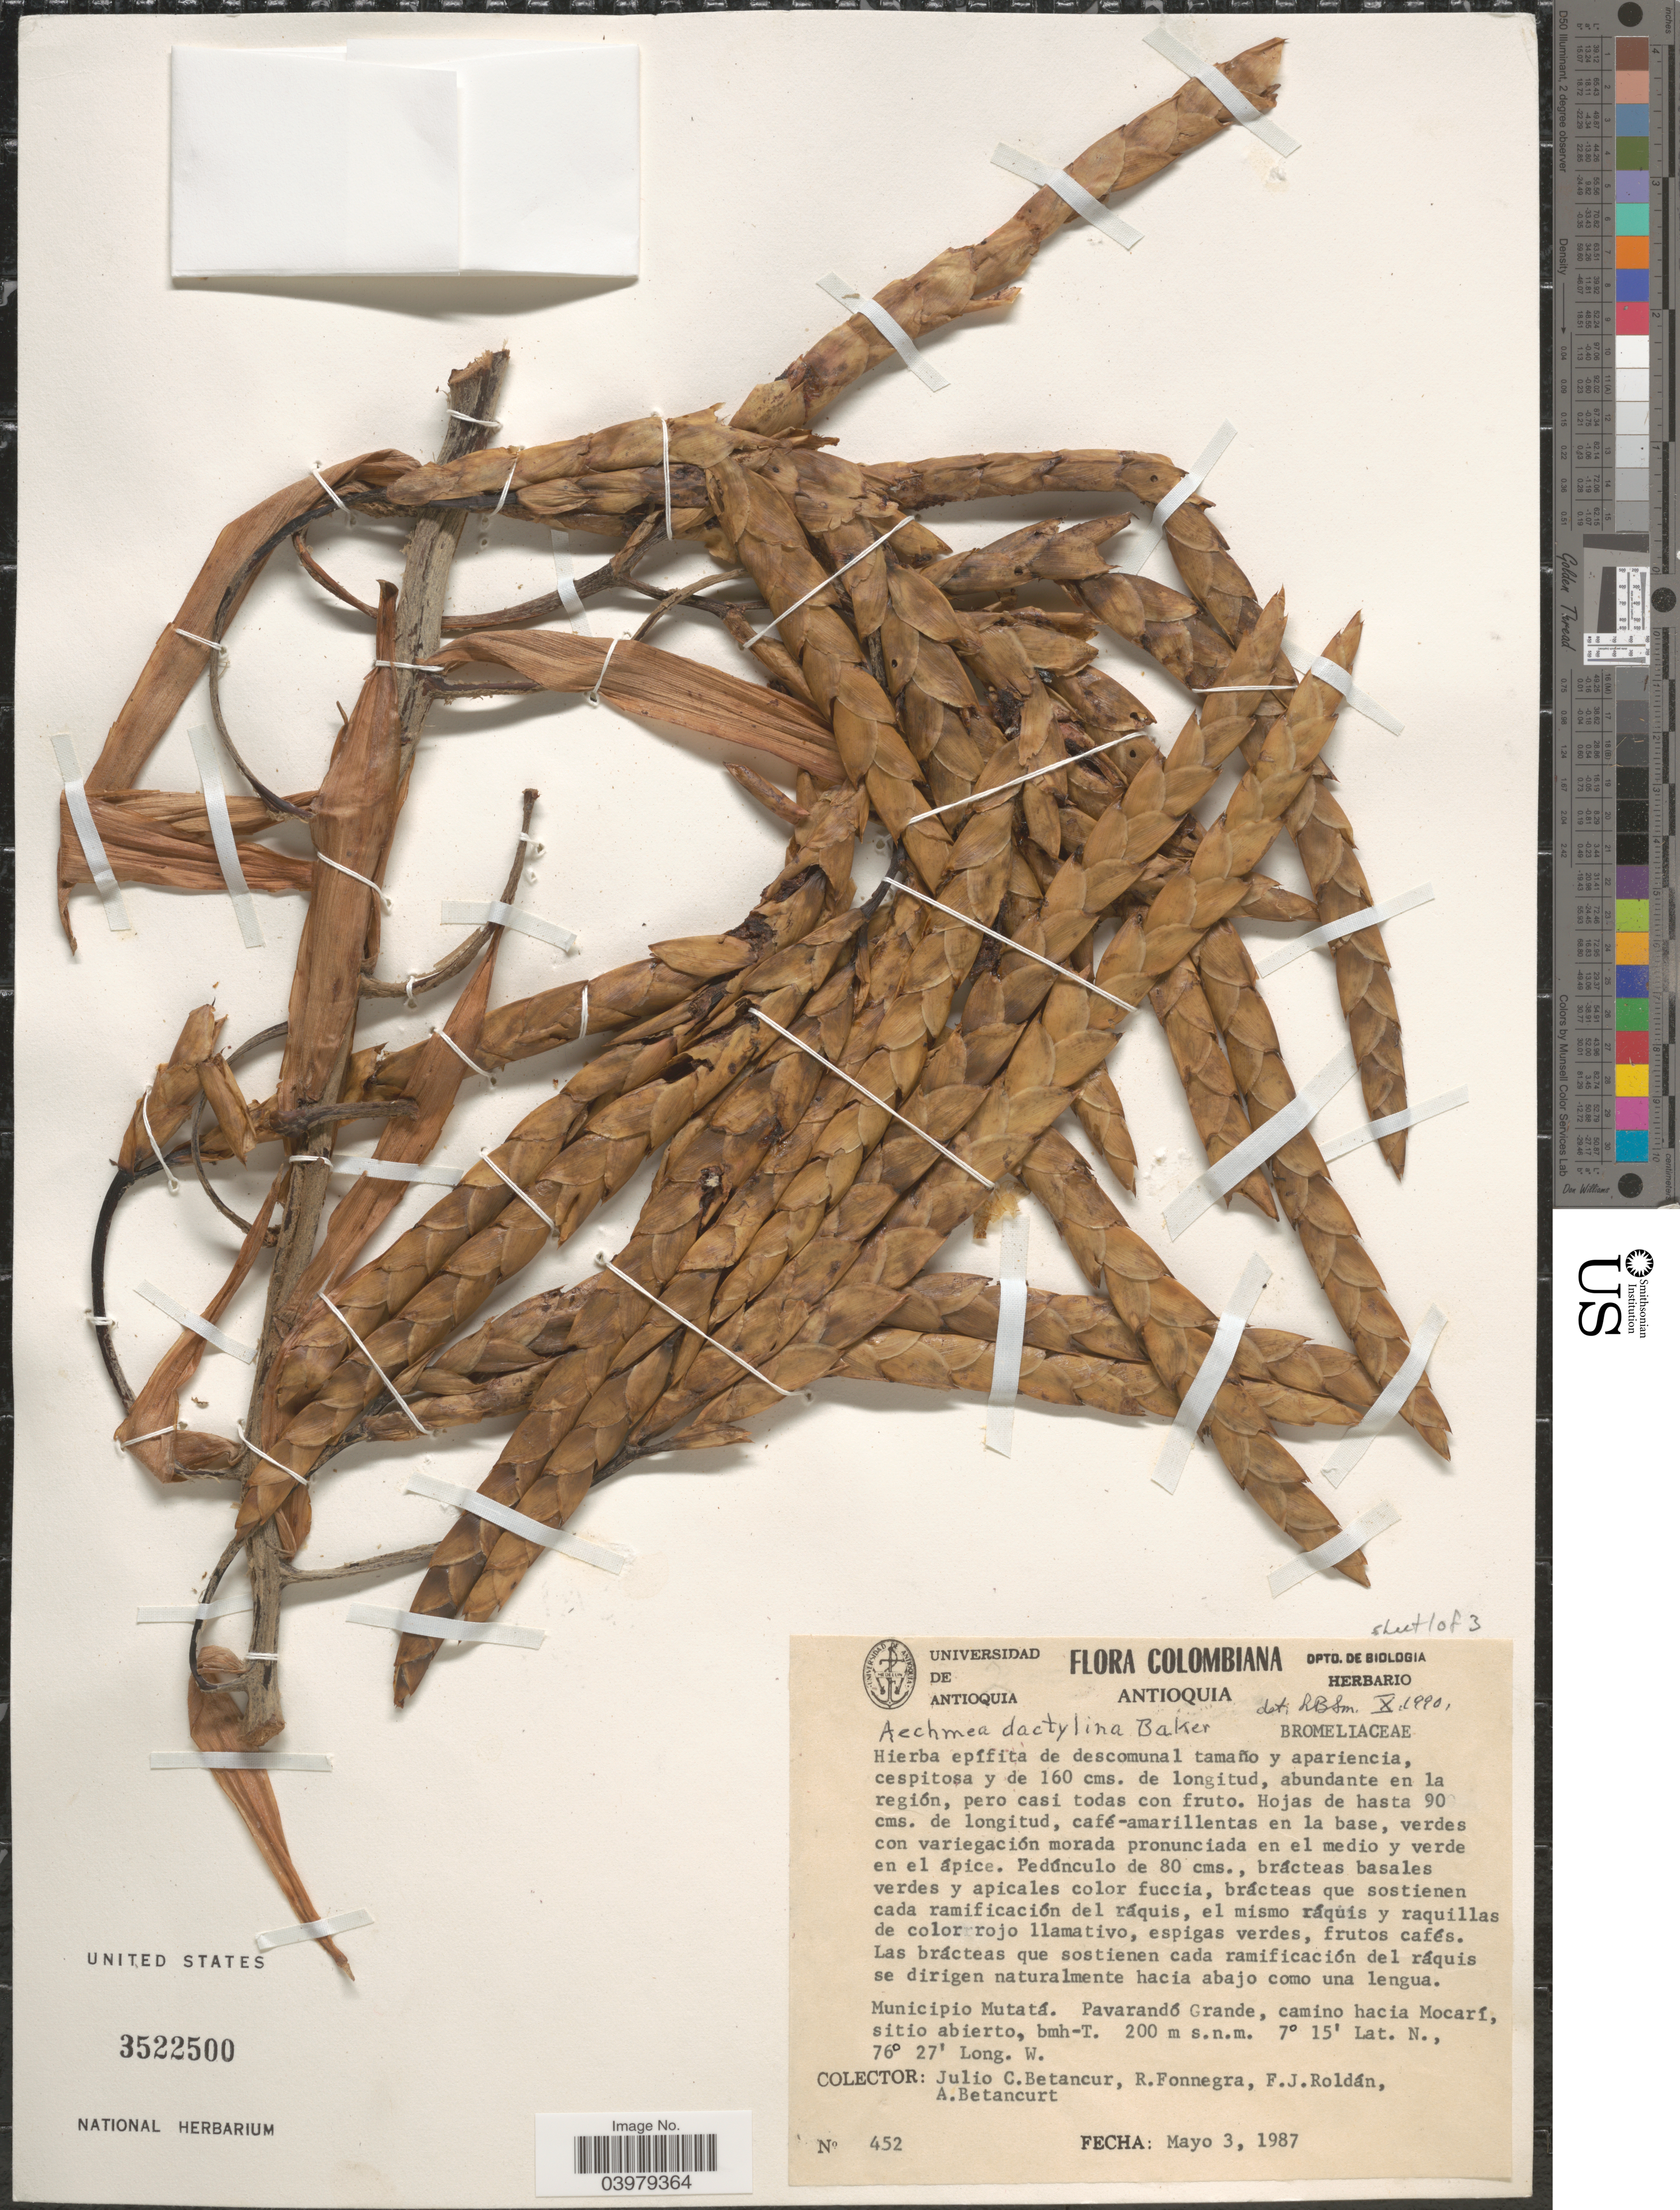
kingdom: Plantae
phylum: Tracheophyta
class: Liliopsida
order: Poales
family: Bromeliaceae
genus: Aechmea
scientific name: Aechmea dactylina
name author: Baker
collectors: J. C. Betancur, R. Fonnegra G., F. J. Roldán & A. Betancurt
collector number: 452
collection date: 1987-05-03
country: Colombia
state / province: Antioquia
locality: Municipio Mutatá. Pavarandó Grande, camino hacia Mocarí, sitio abierto.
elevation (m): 200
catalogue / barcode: US 3522500